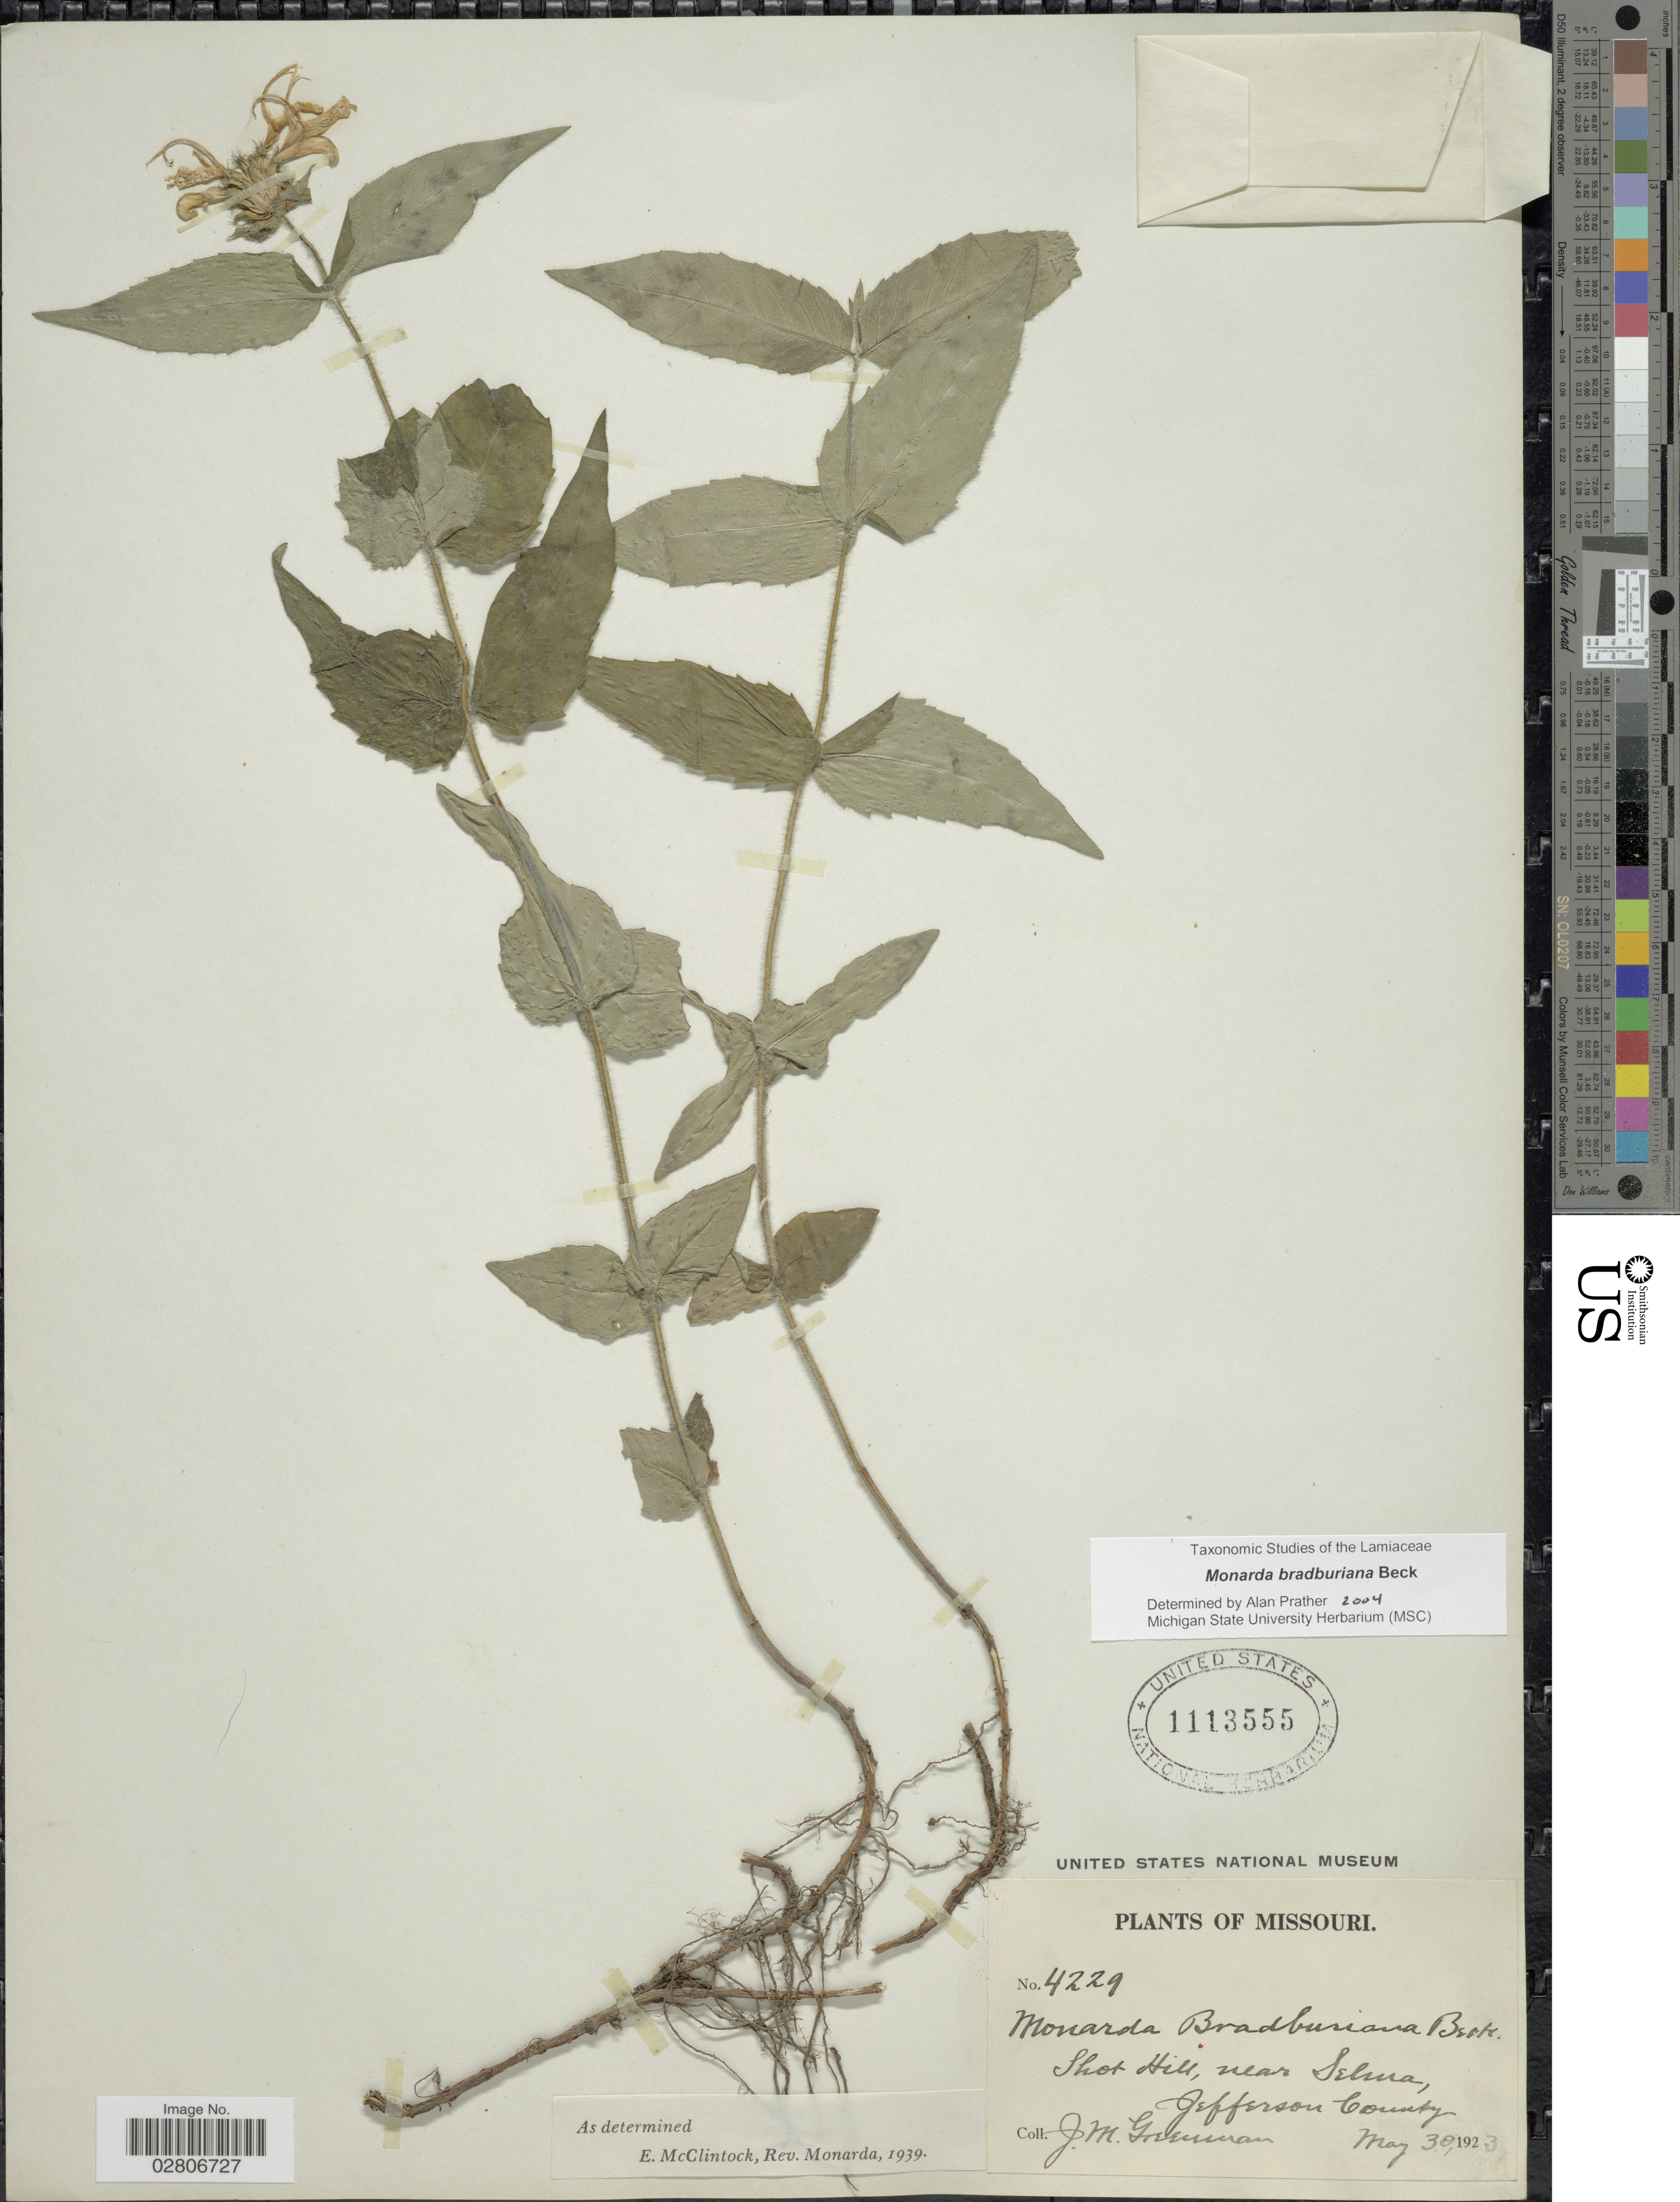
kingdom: Plantae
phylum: Tracheophyta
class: Magnoliopsida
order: Lamiales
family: Lamiaceae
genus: Monarda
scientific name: Monarda bradburiana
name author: L.C. Beck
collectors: J. M. Greenman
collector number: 4229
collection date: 1923-05-30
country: United States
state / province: Missouri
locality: Shot Hill, near Selma, Jefferson County.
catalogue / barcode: US 1113555